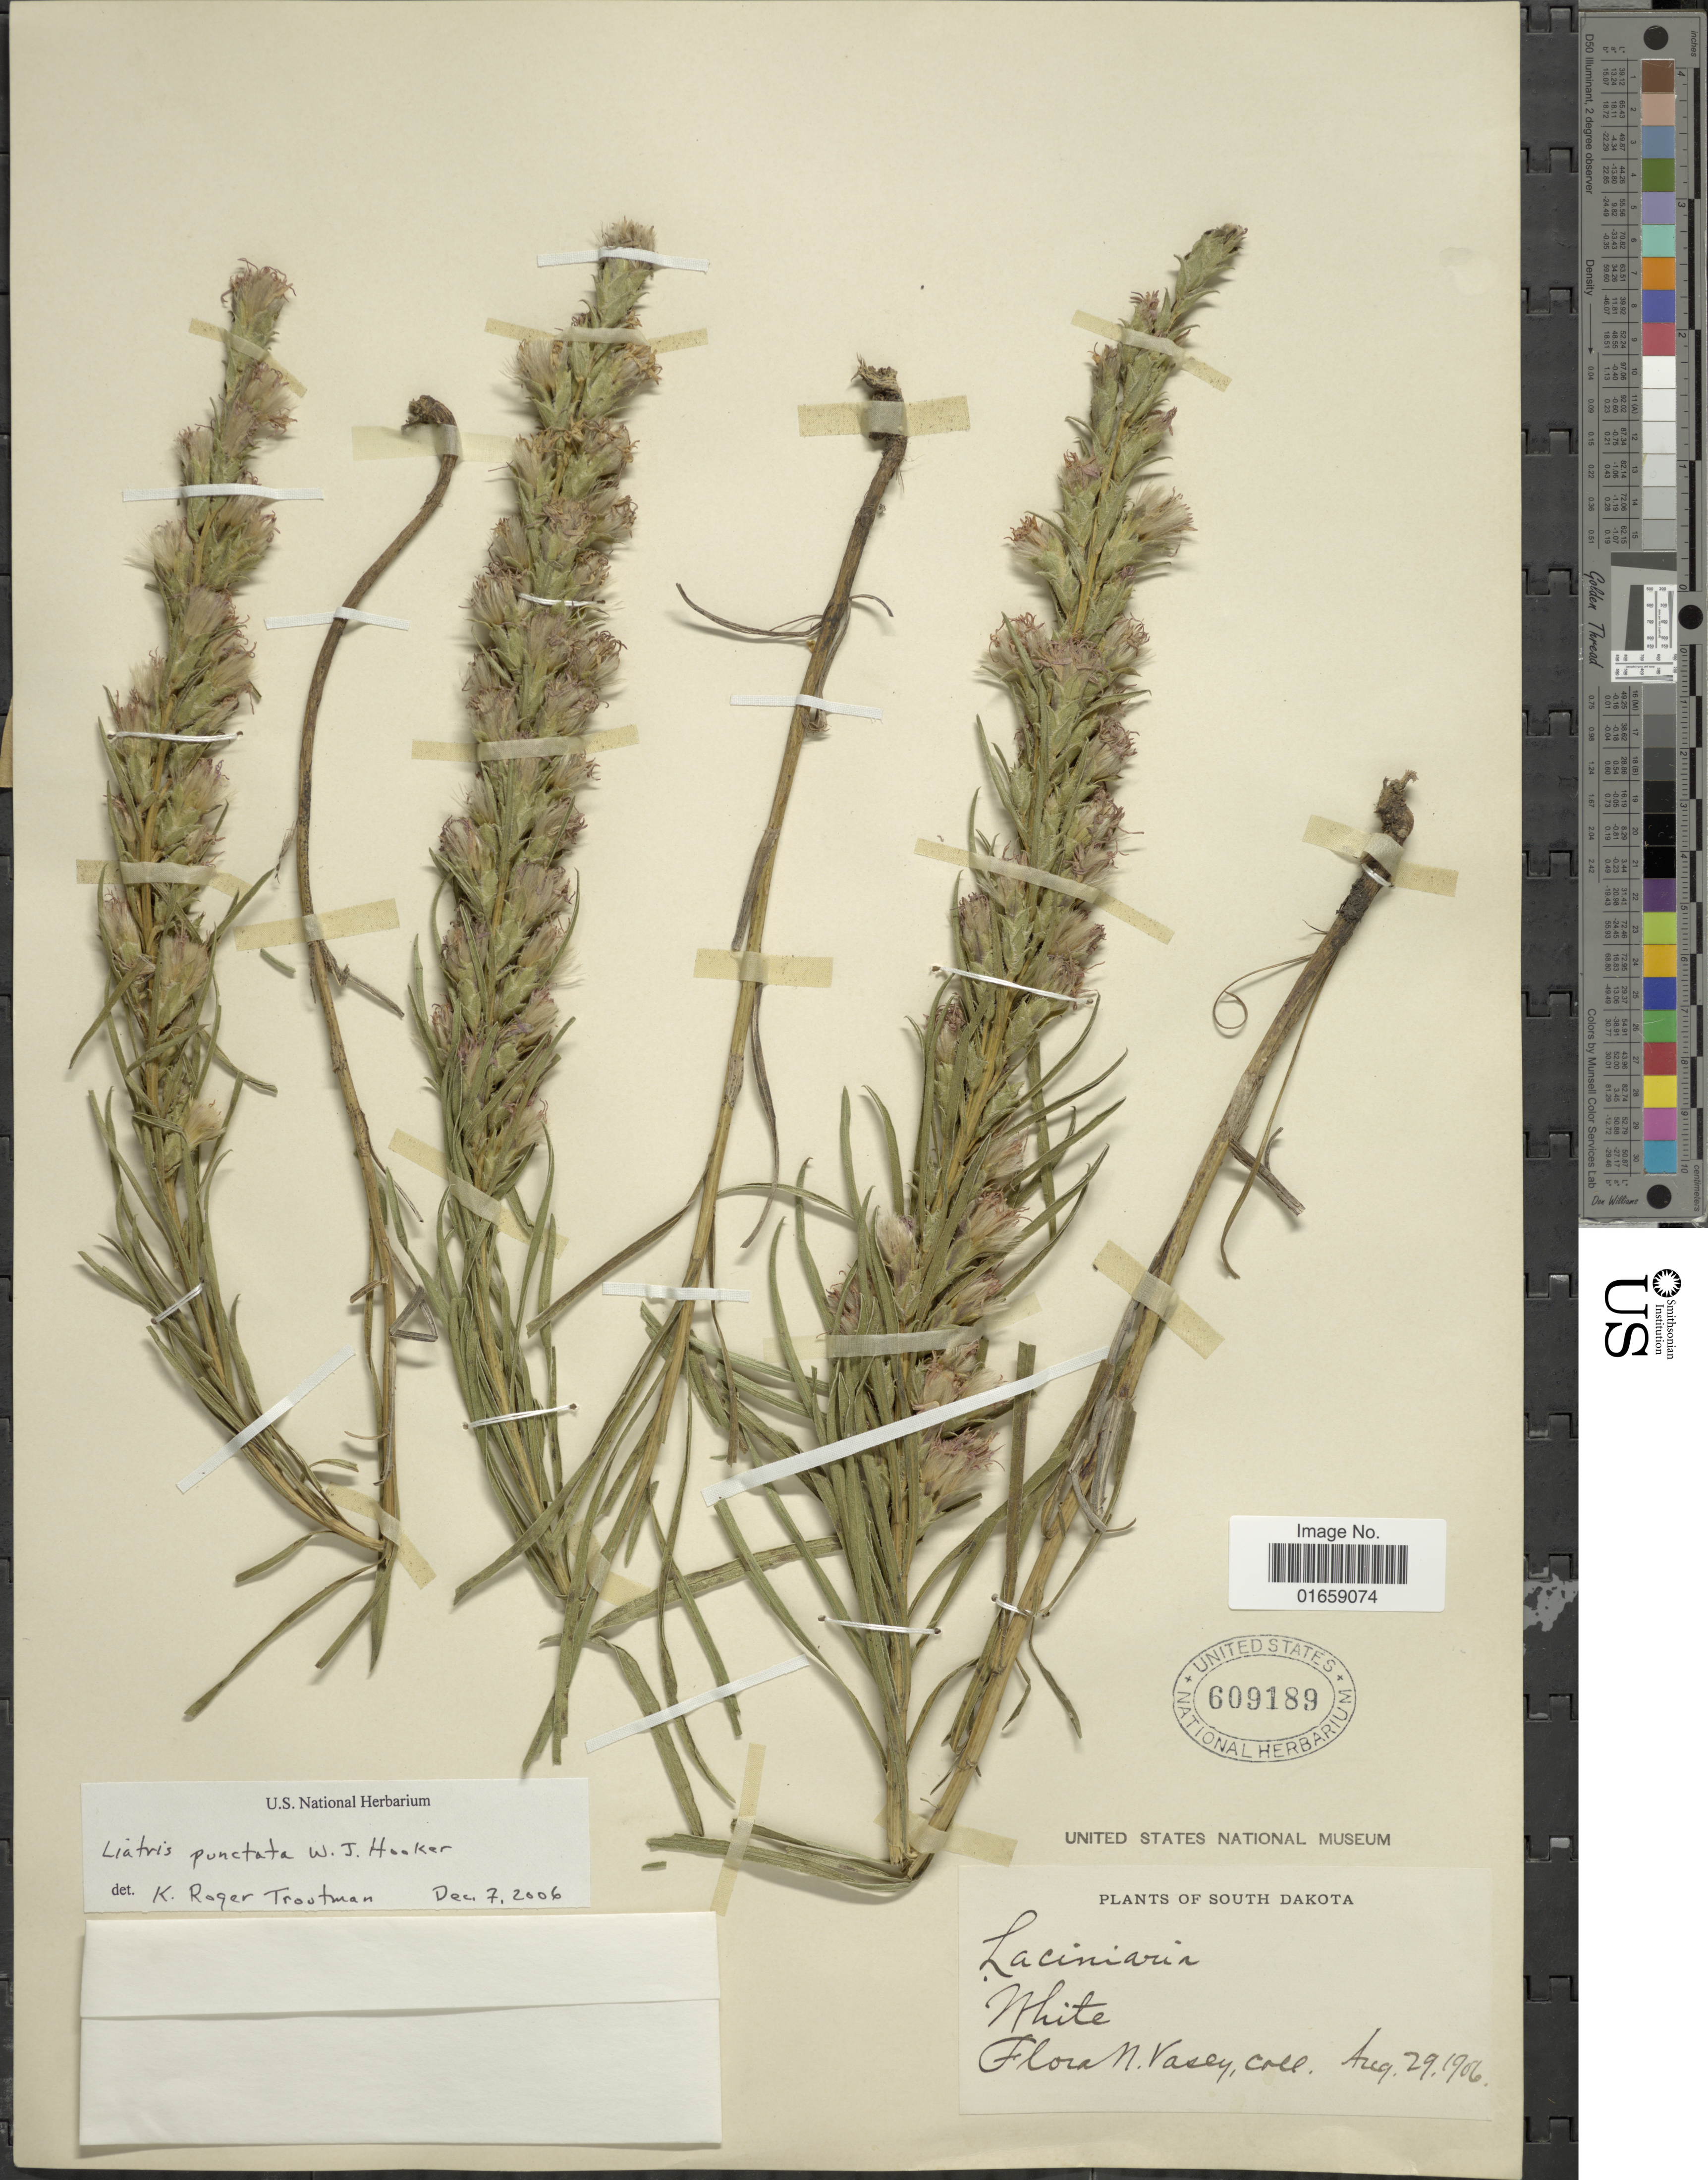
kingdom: Plantae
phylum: Tracheophyta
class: Magnoliopsida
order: Asterales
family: Asteraceae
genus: Liatris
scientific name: Liatris punctata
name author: Hook.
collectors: F. N. Vasey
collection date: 1906-08-29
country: United States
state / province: South Dakota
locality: White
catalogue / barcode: US 609189